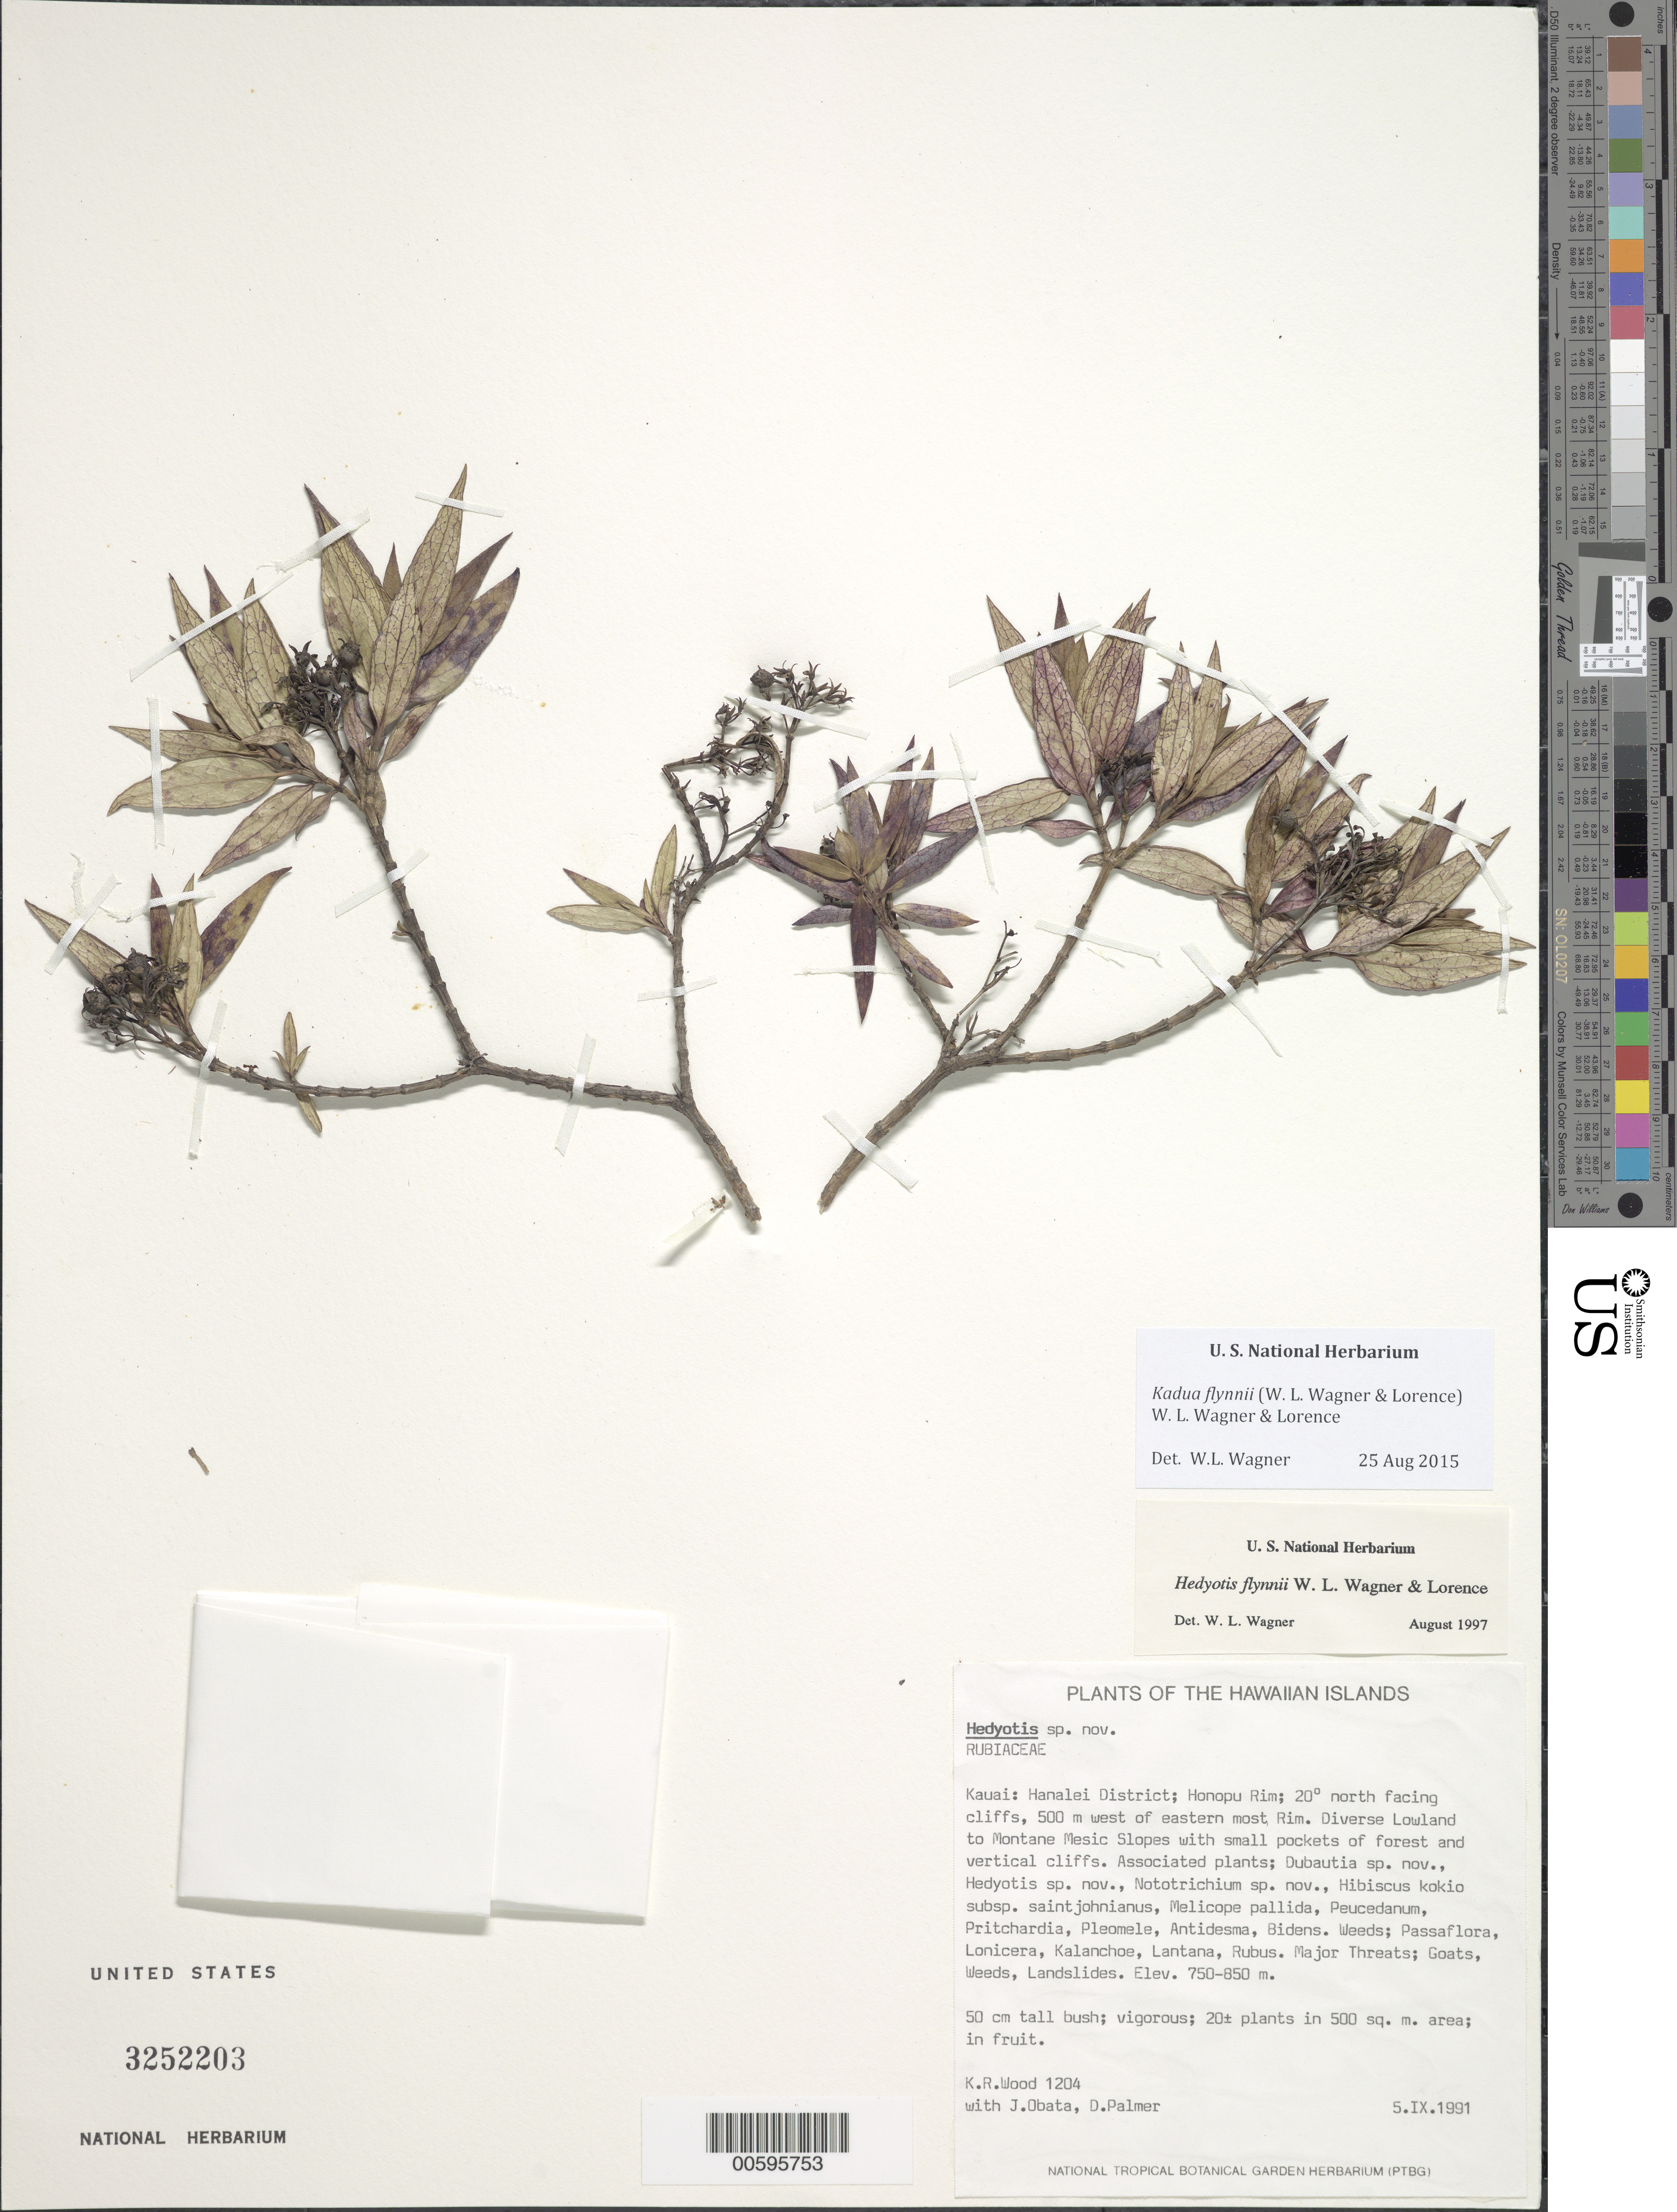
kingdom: Plantae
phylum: Tracheophyta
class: Magnoliopsida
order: Gentianales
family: Rubiaceae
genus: Kadua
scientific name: Kadua flynnii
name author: (W.L. Wagner & Lorence) W.L. Wagner & Lorence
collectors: K. R. Wood, J. Obata & D. Palmer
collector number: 1204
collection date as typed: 5 Sep 1991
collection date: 1991-09-05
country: United States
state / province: Hawaii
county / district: Kauai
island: Kaua'i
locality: Hanalei Dist; Honopu Rim; 20 deg. N facing cliffs, 500 m W of eastern most Rim.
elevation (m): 750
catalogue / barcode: US 3252203